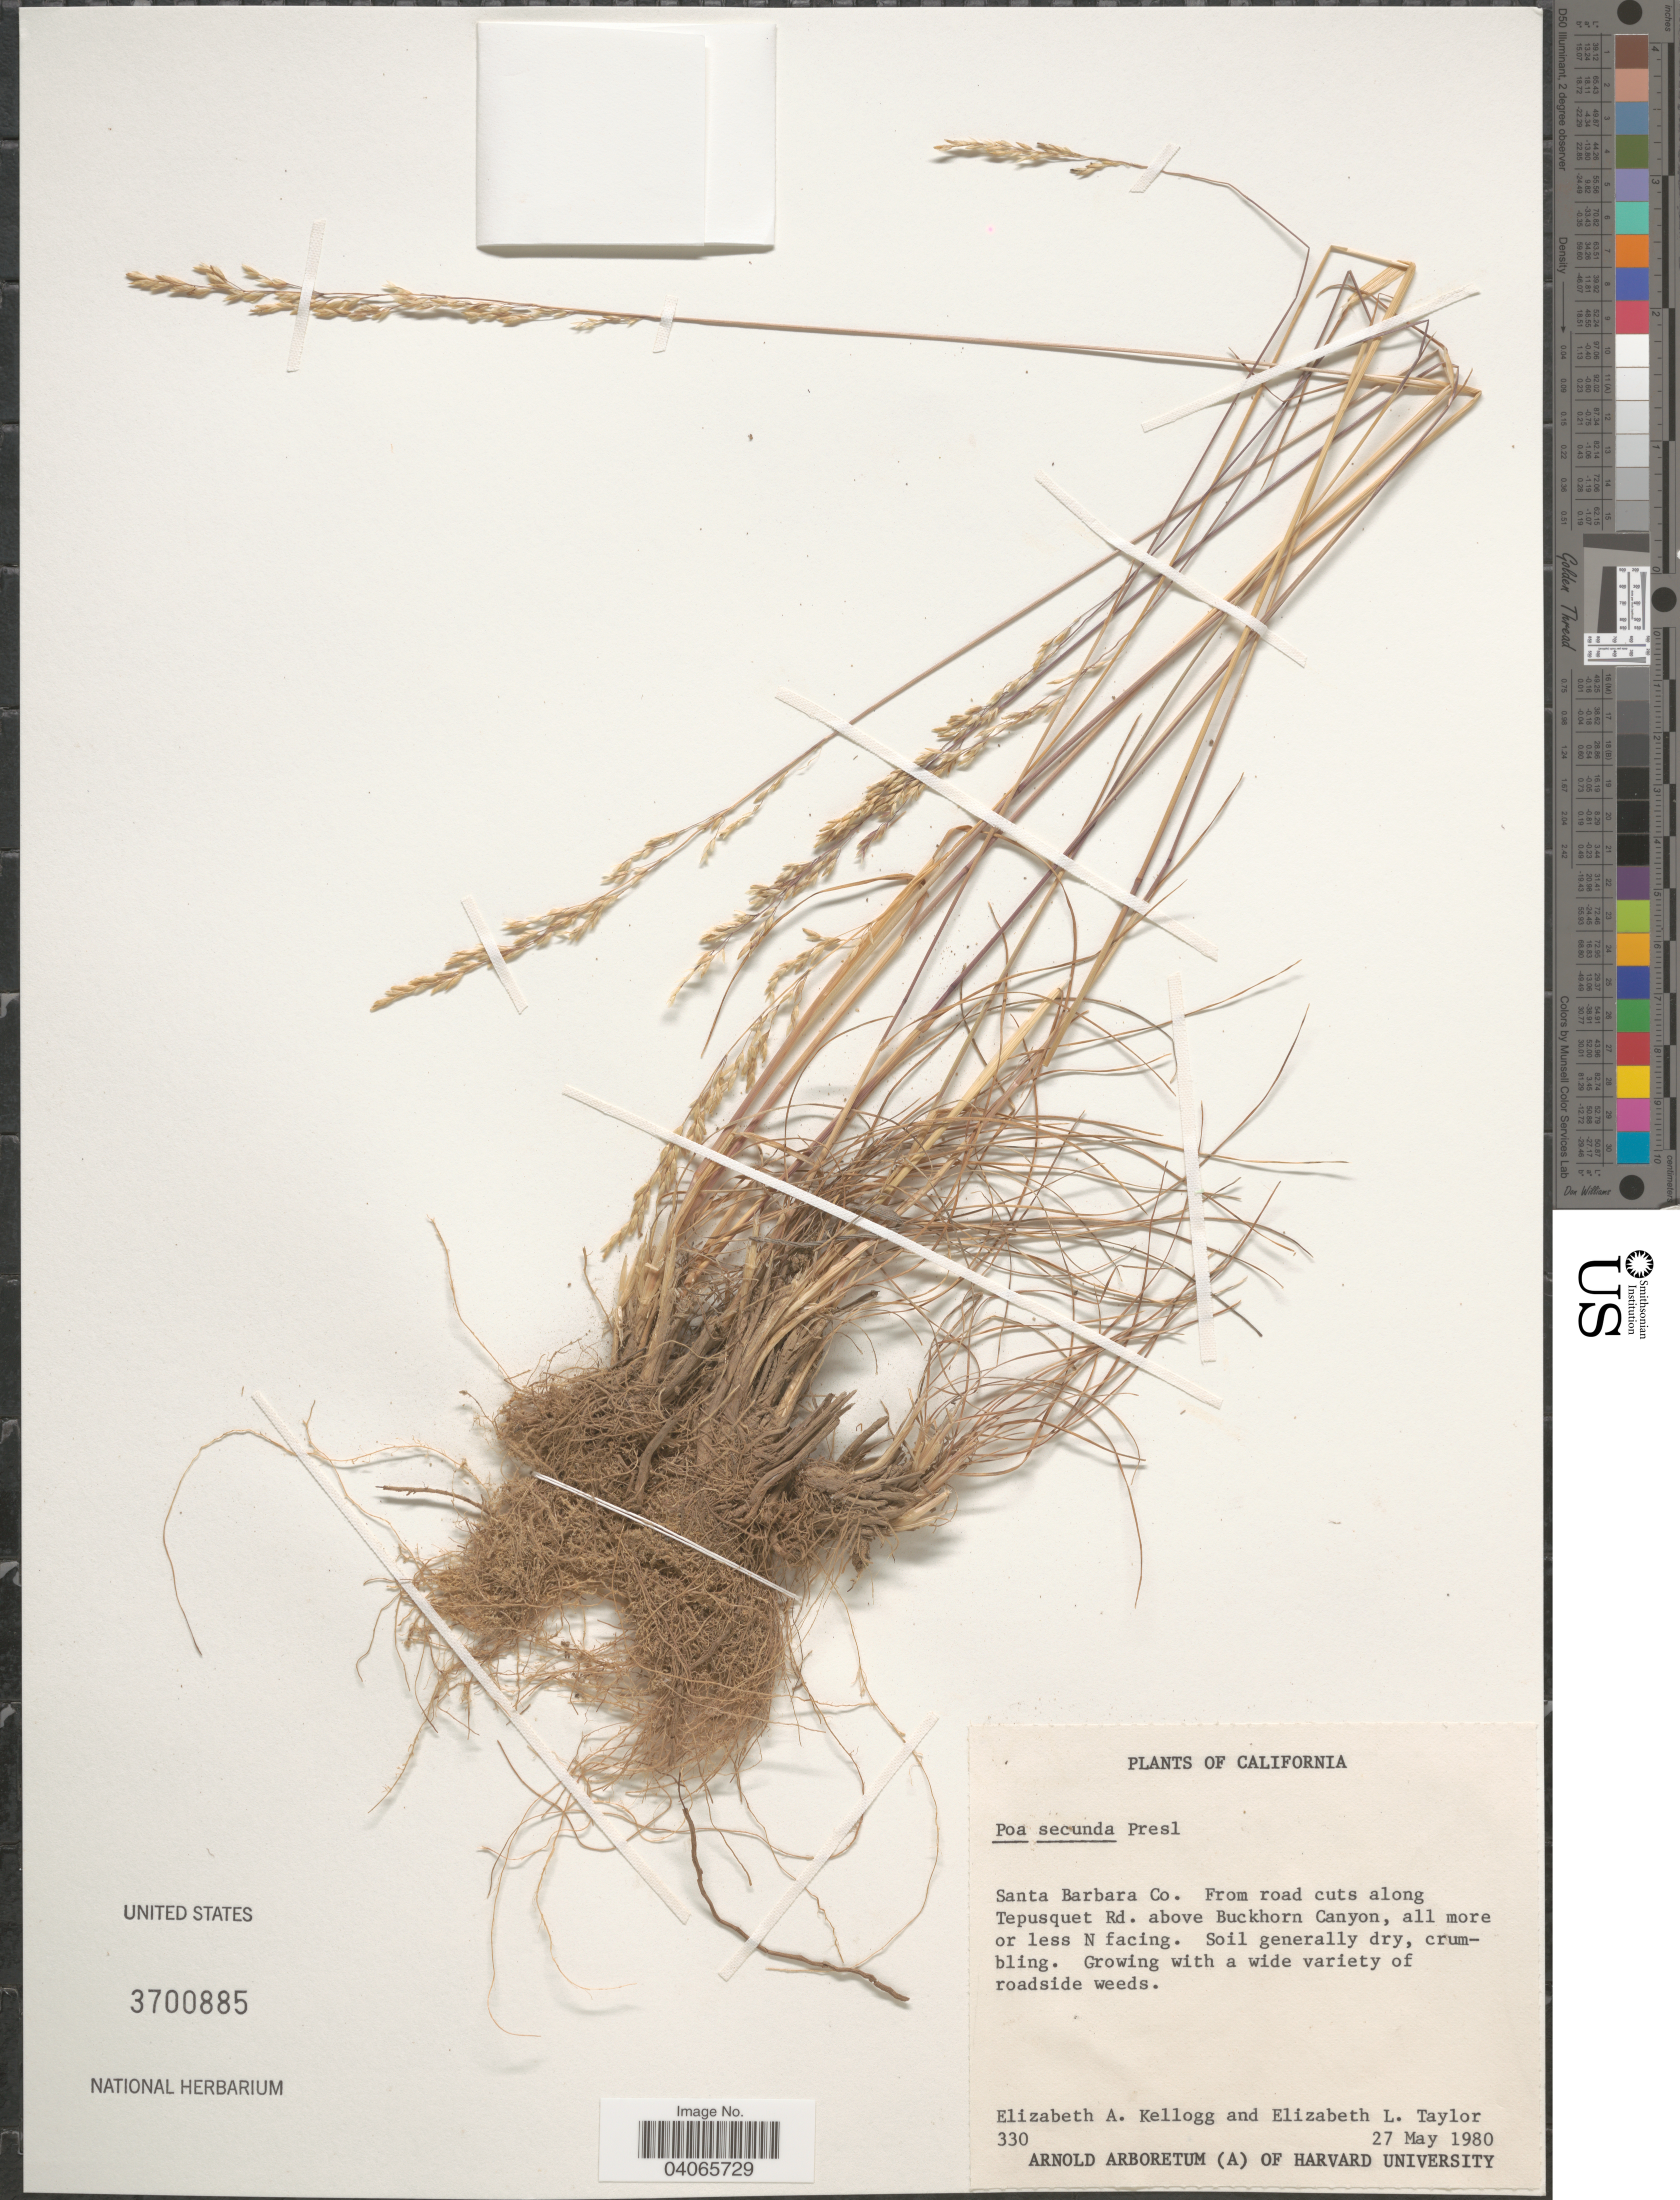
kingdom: Plantae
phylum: Tracheophyta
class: Liliopsida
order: Poales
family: Poaceae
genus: Poa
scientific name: Poa secunda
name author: J. Presl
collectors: E. A. Kellogg & E. L. Taylor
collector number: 330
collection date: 1980-05-27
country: United States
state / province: California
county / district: Santa Barbara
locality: Santa Barbara Co. From road cuts along Tepusquet Rd. above Buckhorn Canyon, all more or less N facing.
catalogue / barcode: US 3700885